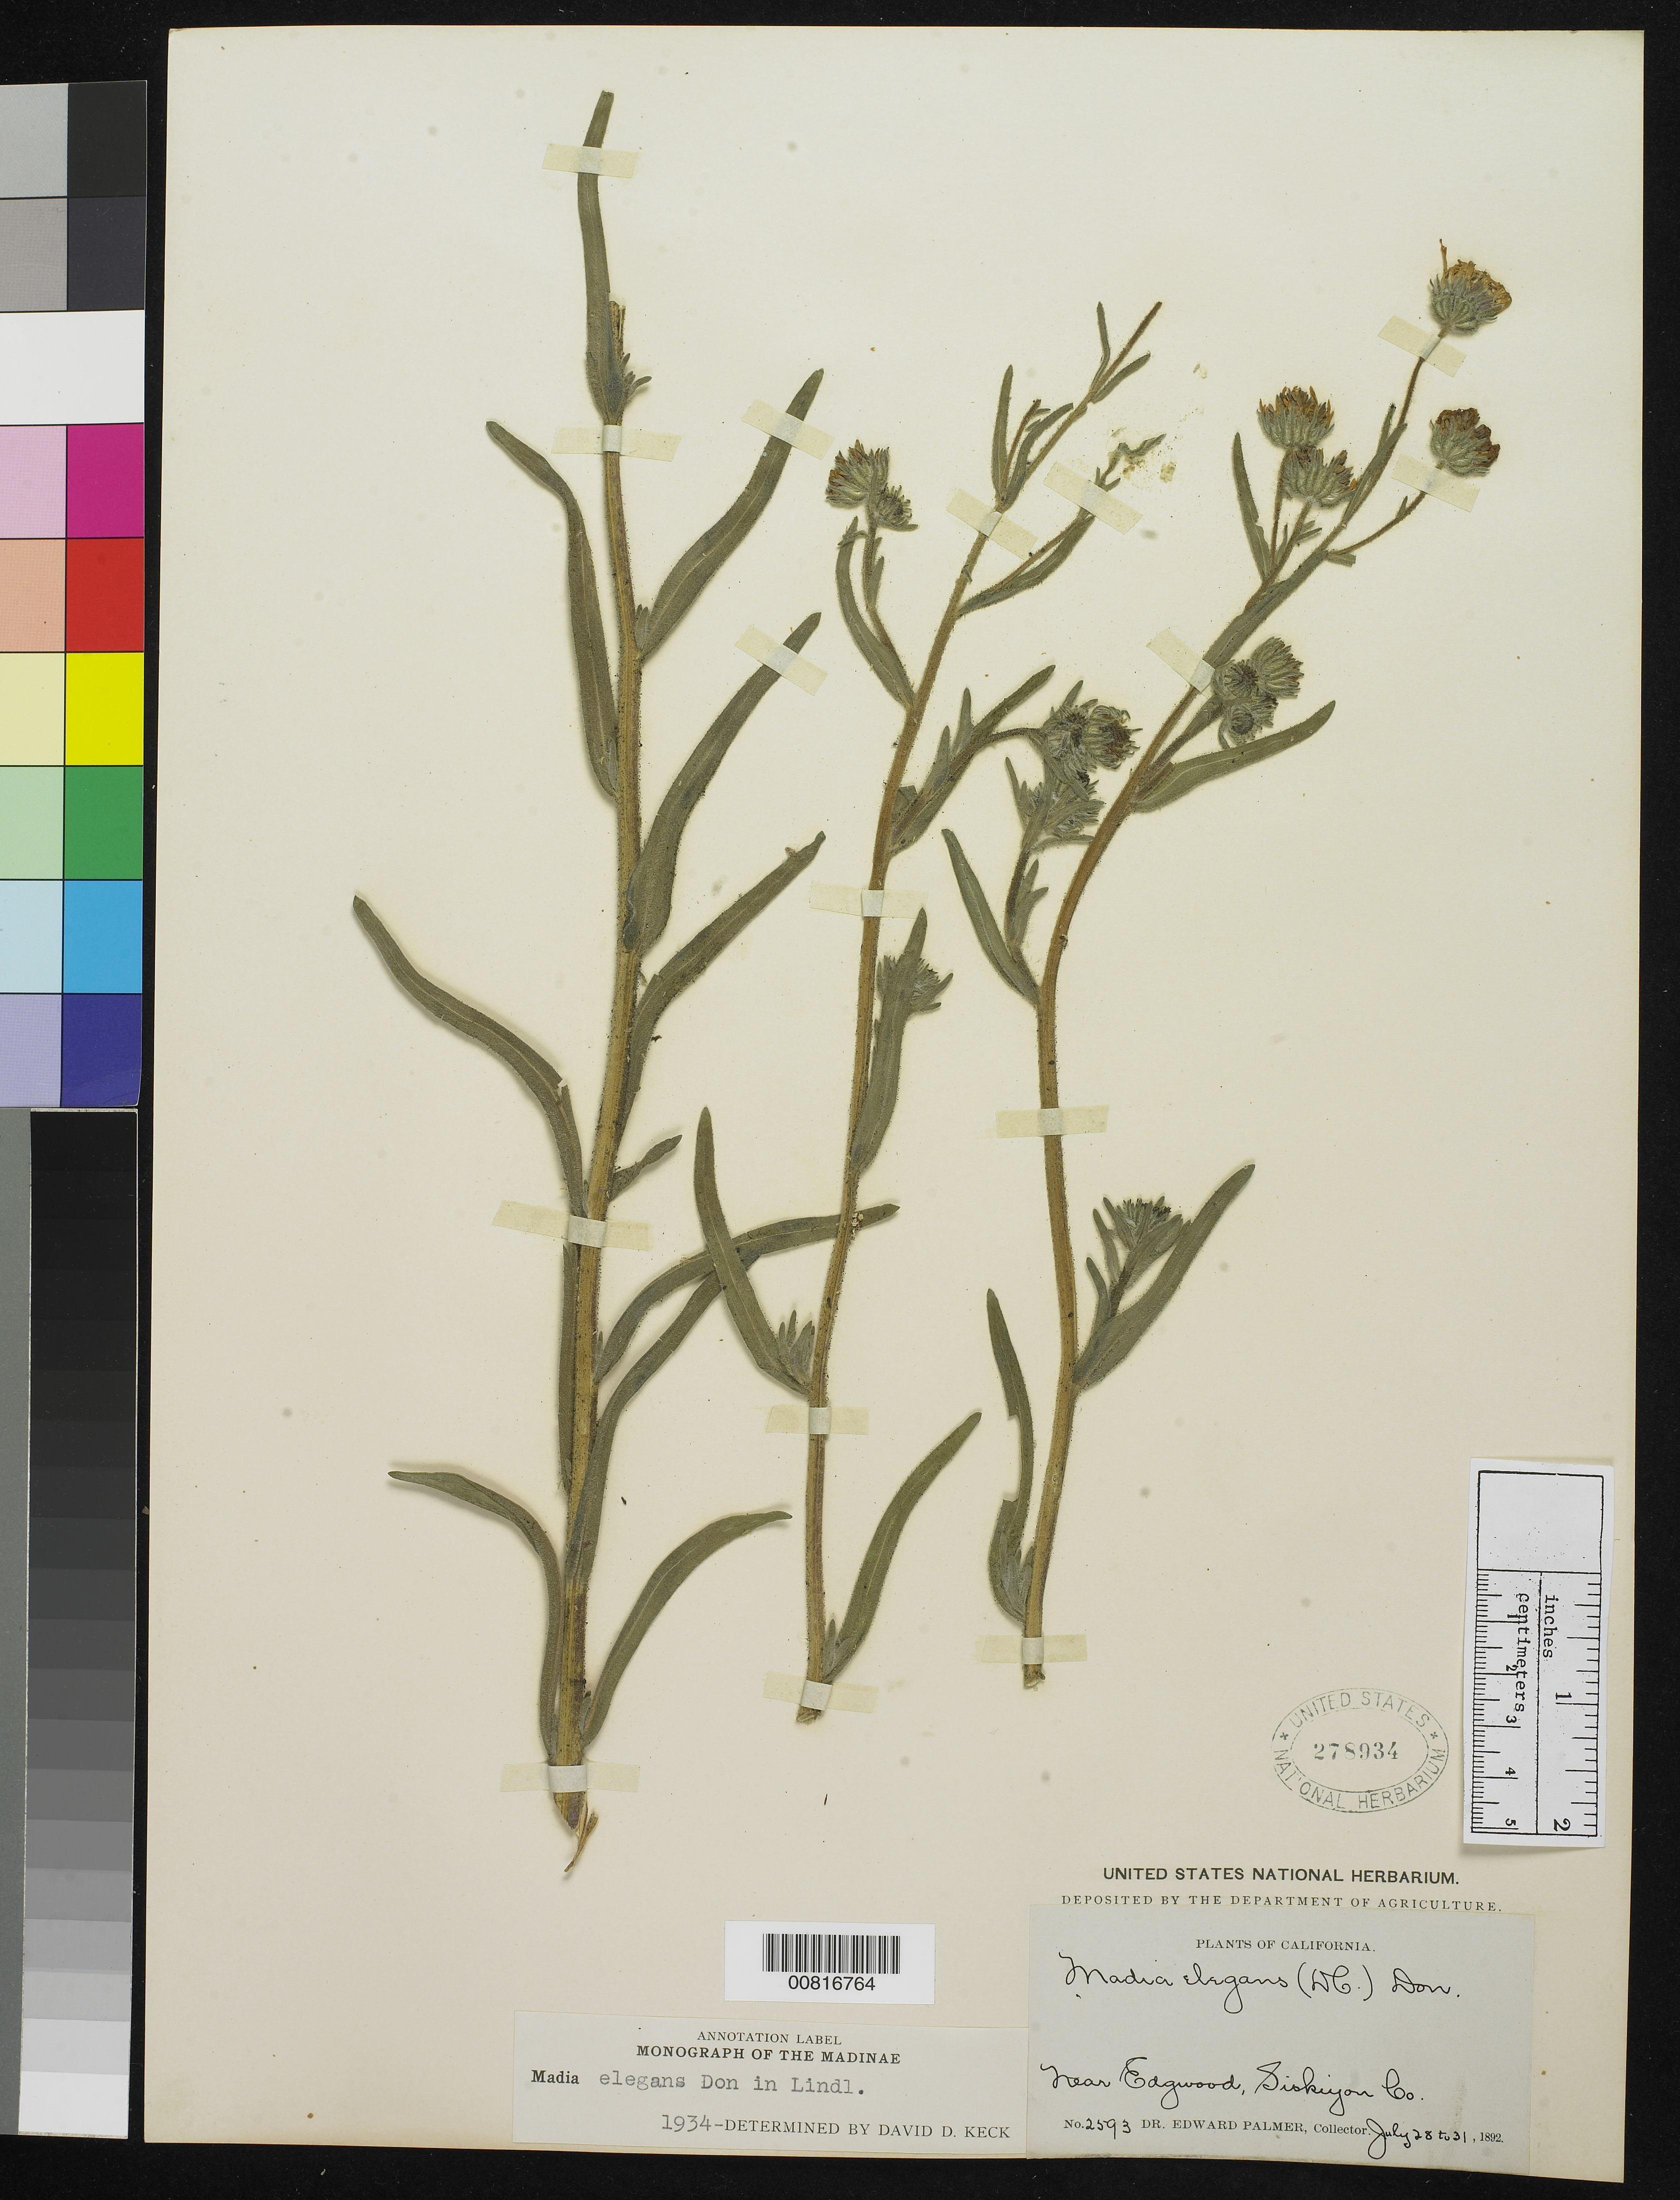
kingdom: Plantae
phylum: Tracheophyta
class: Magnoliopsida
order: Asterales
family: Asteraceae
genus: Madia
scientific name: Madia elegans subsp. elegans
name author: D. Don ex Lindl.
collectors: E. Palmer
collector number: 2593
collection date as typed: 28 Jul 1892 to 31 Jul 1892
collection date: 1892-07-28/1892-07-31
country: United States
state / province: California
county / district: Siskiyou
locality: Near Edgwood, Siskiyou County, California.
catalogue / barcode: US 278934